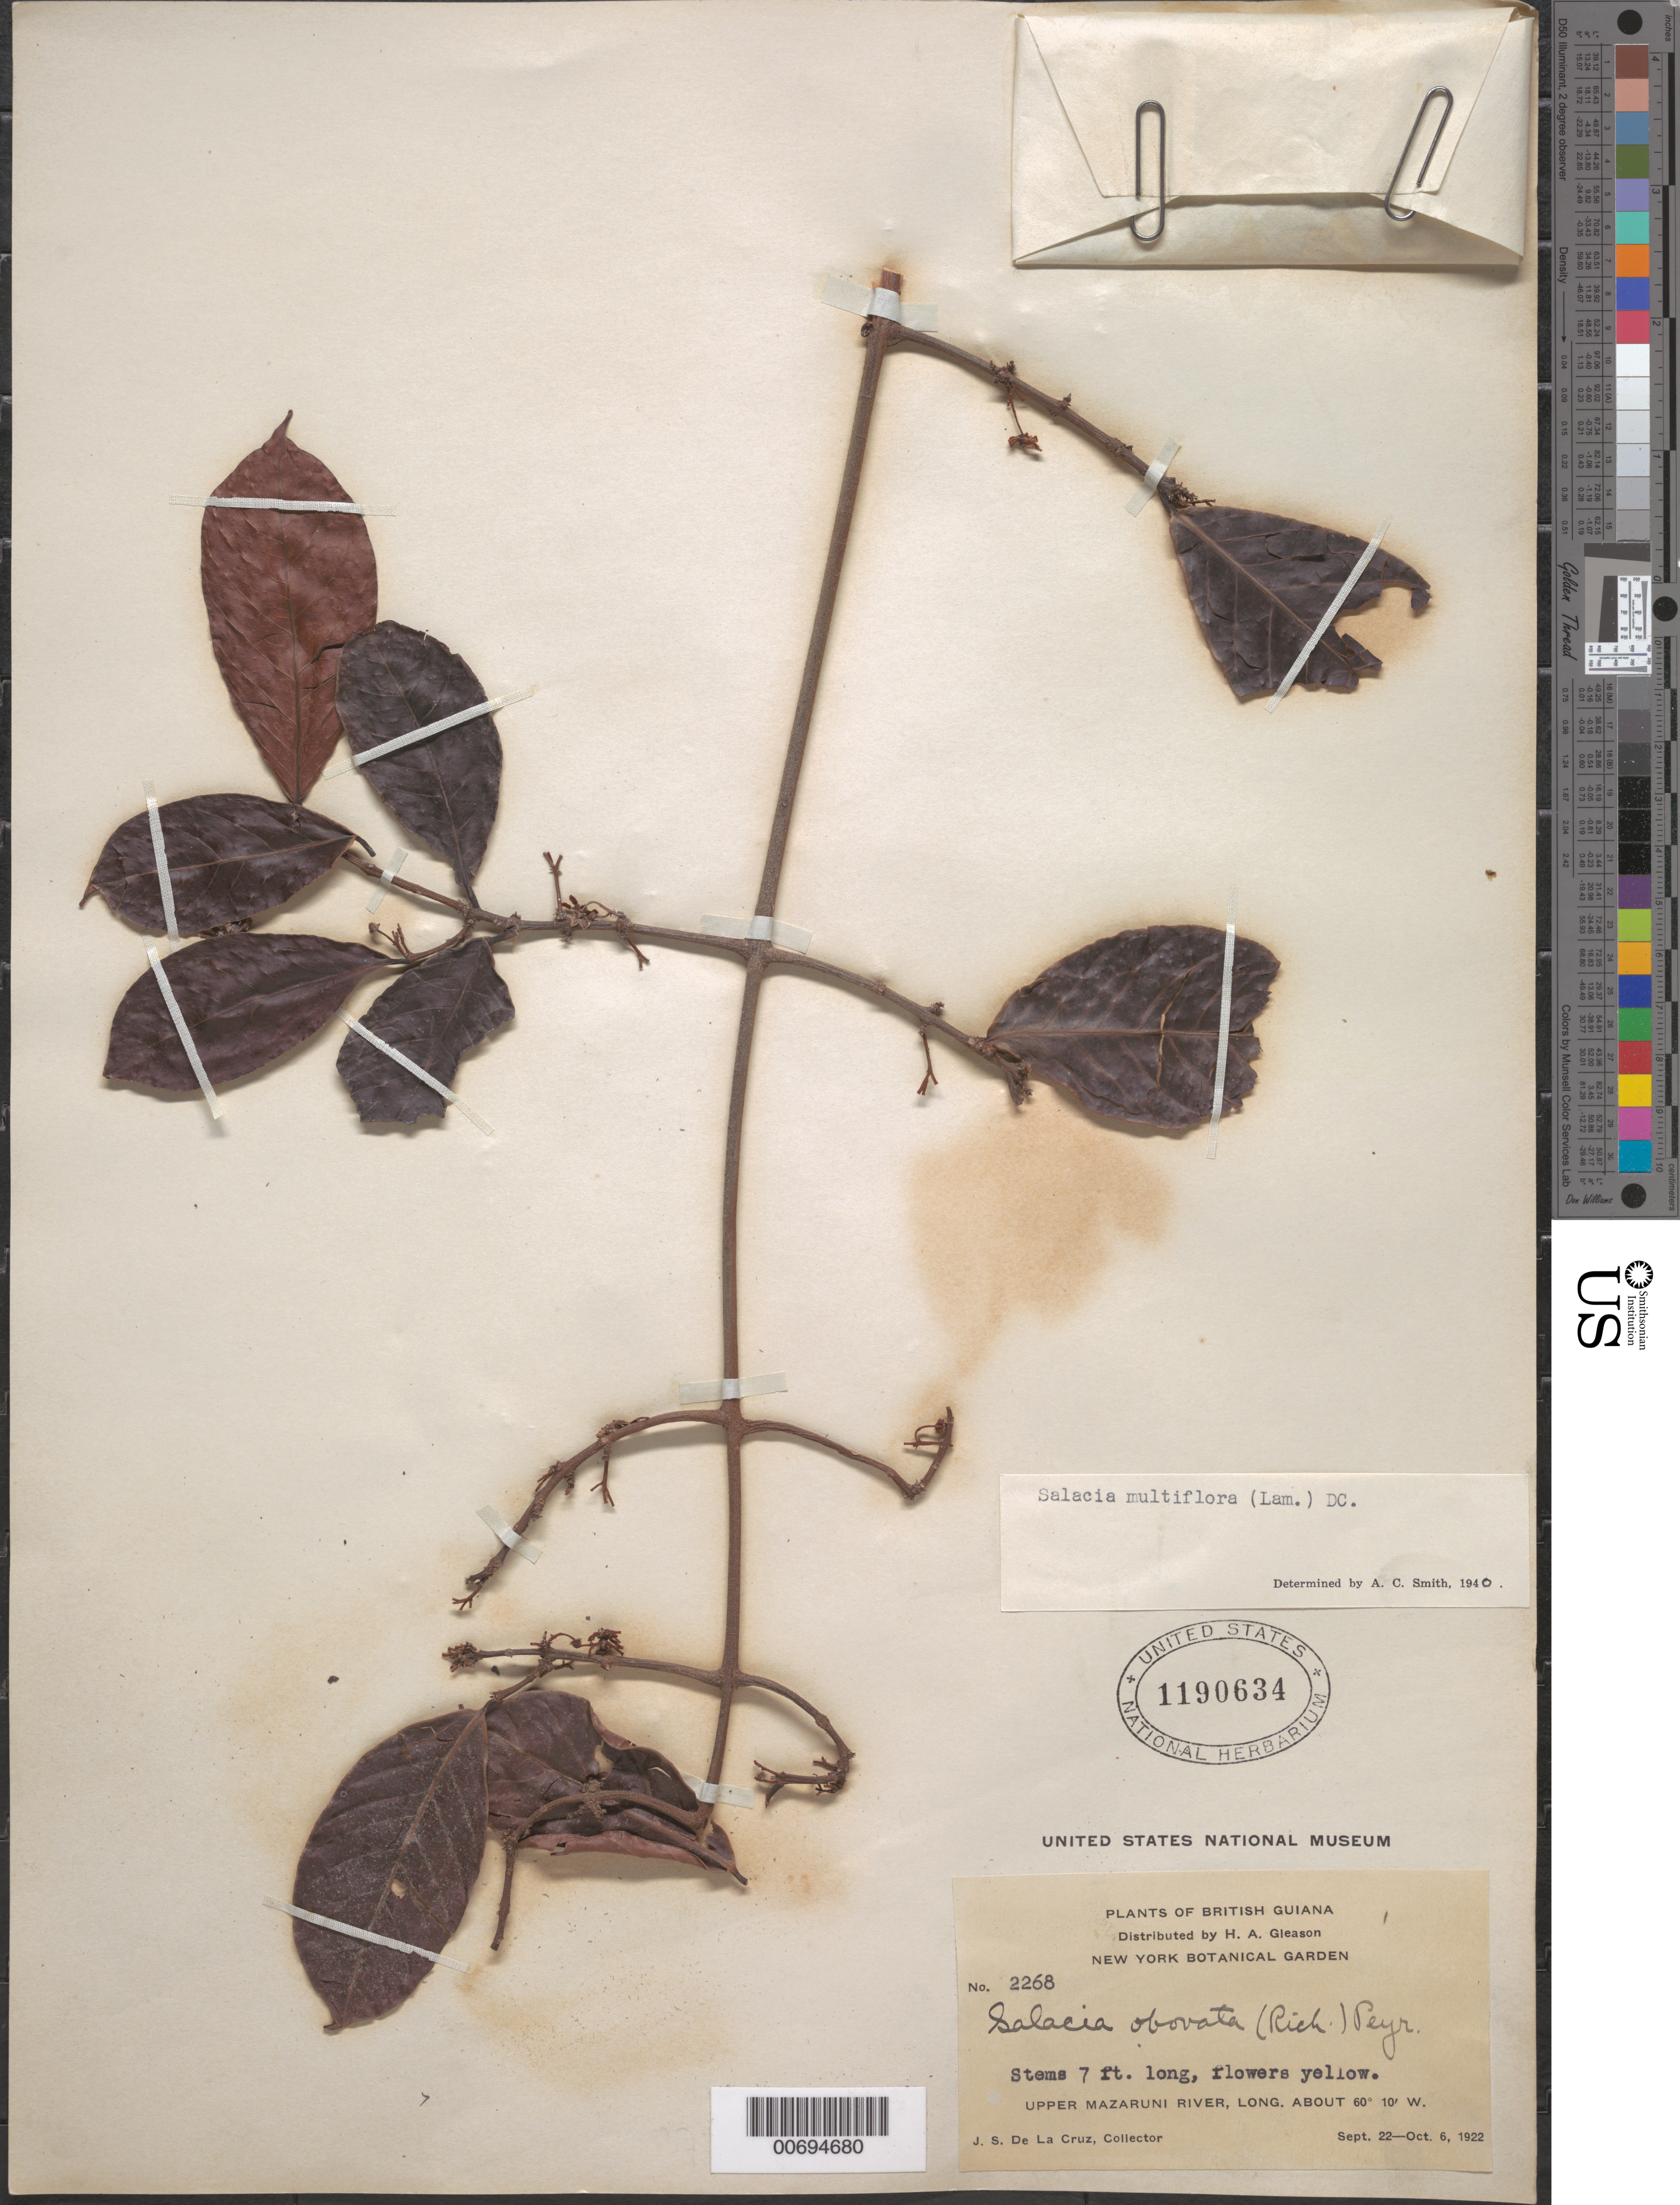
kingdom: Plantae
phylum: Tracheophyta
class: Magnoliopsida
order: Celastrales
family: Celastraceae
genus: Salacia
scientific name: Salacia multiflora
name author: (Lam.) DC.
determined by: Smith, A. C.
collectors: J. S. de la Cruz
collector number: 2268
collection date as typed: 22-Sep-22 to 6-Oct-22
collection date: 1922-09-22/1922-10-06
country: Guyana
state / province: Cuyuni-Mazaruni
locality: Upper Mazaruni R.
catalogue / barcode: US 1190634